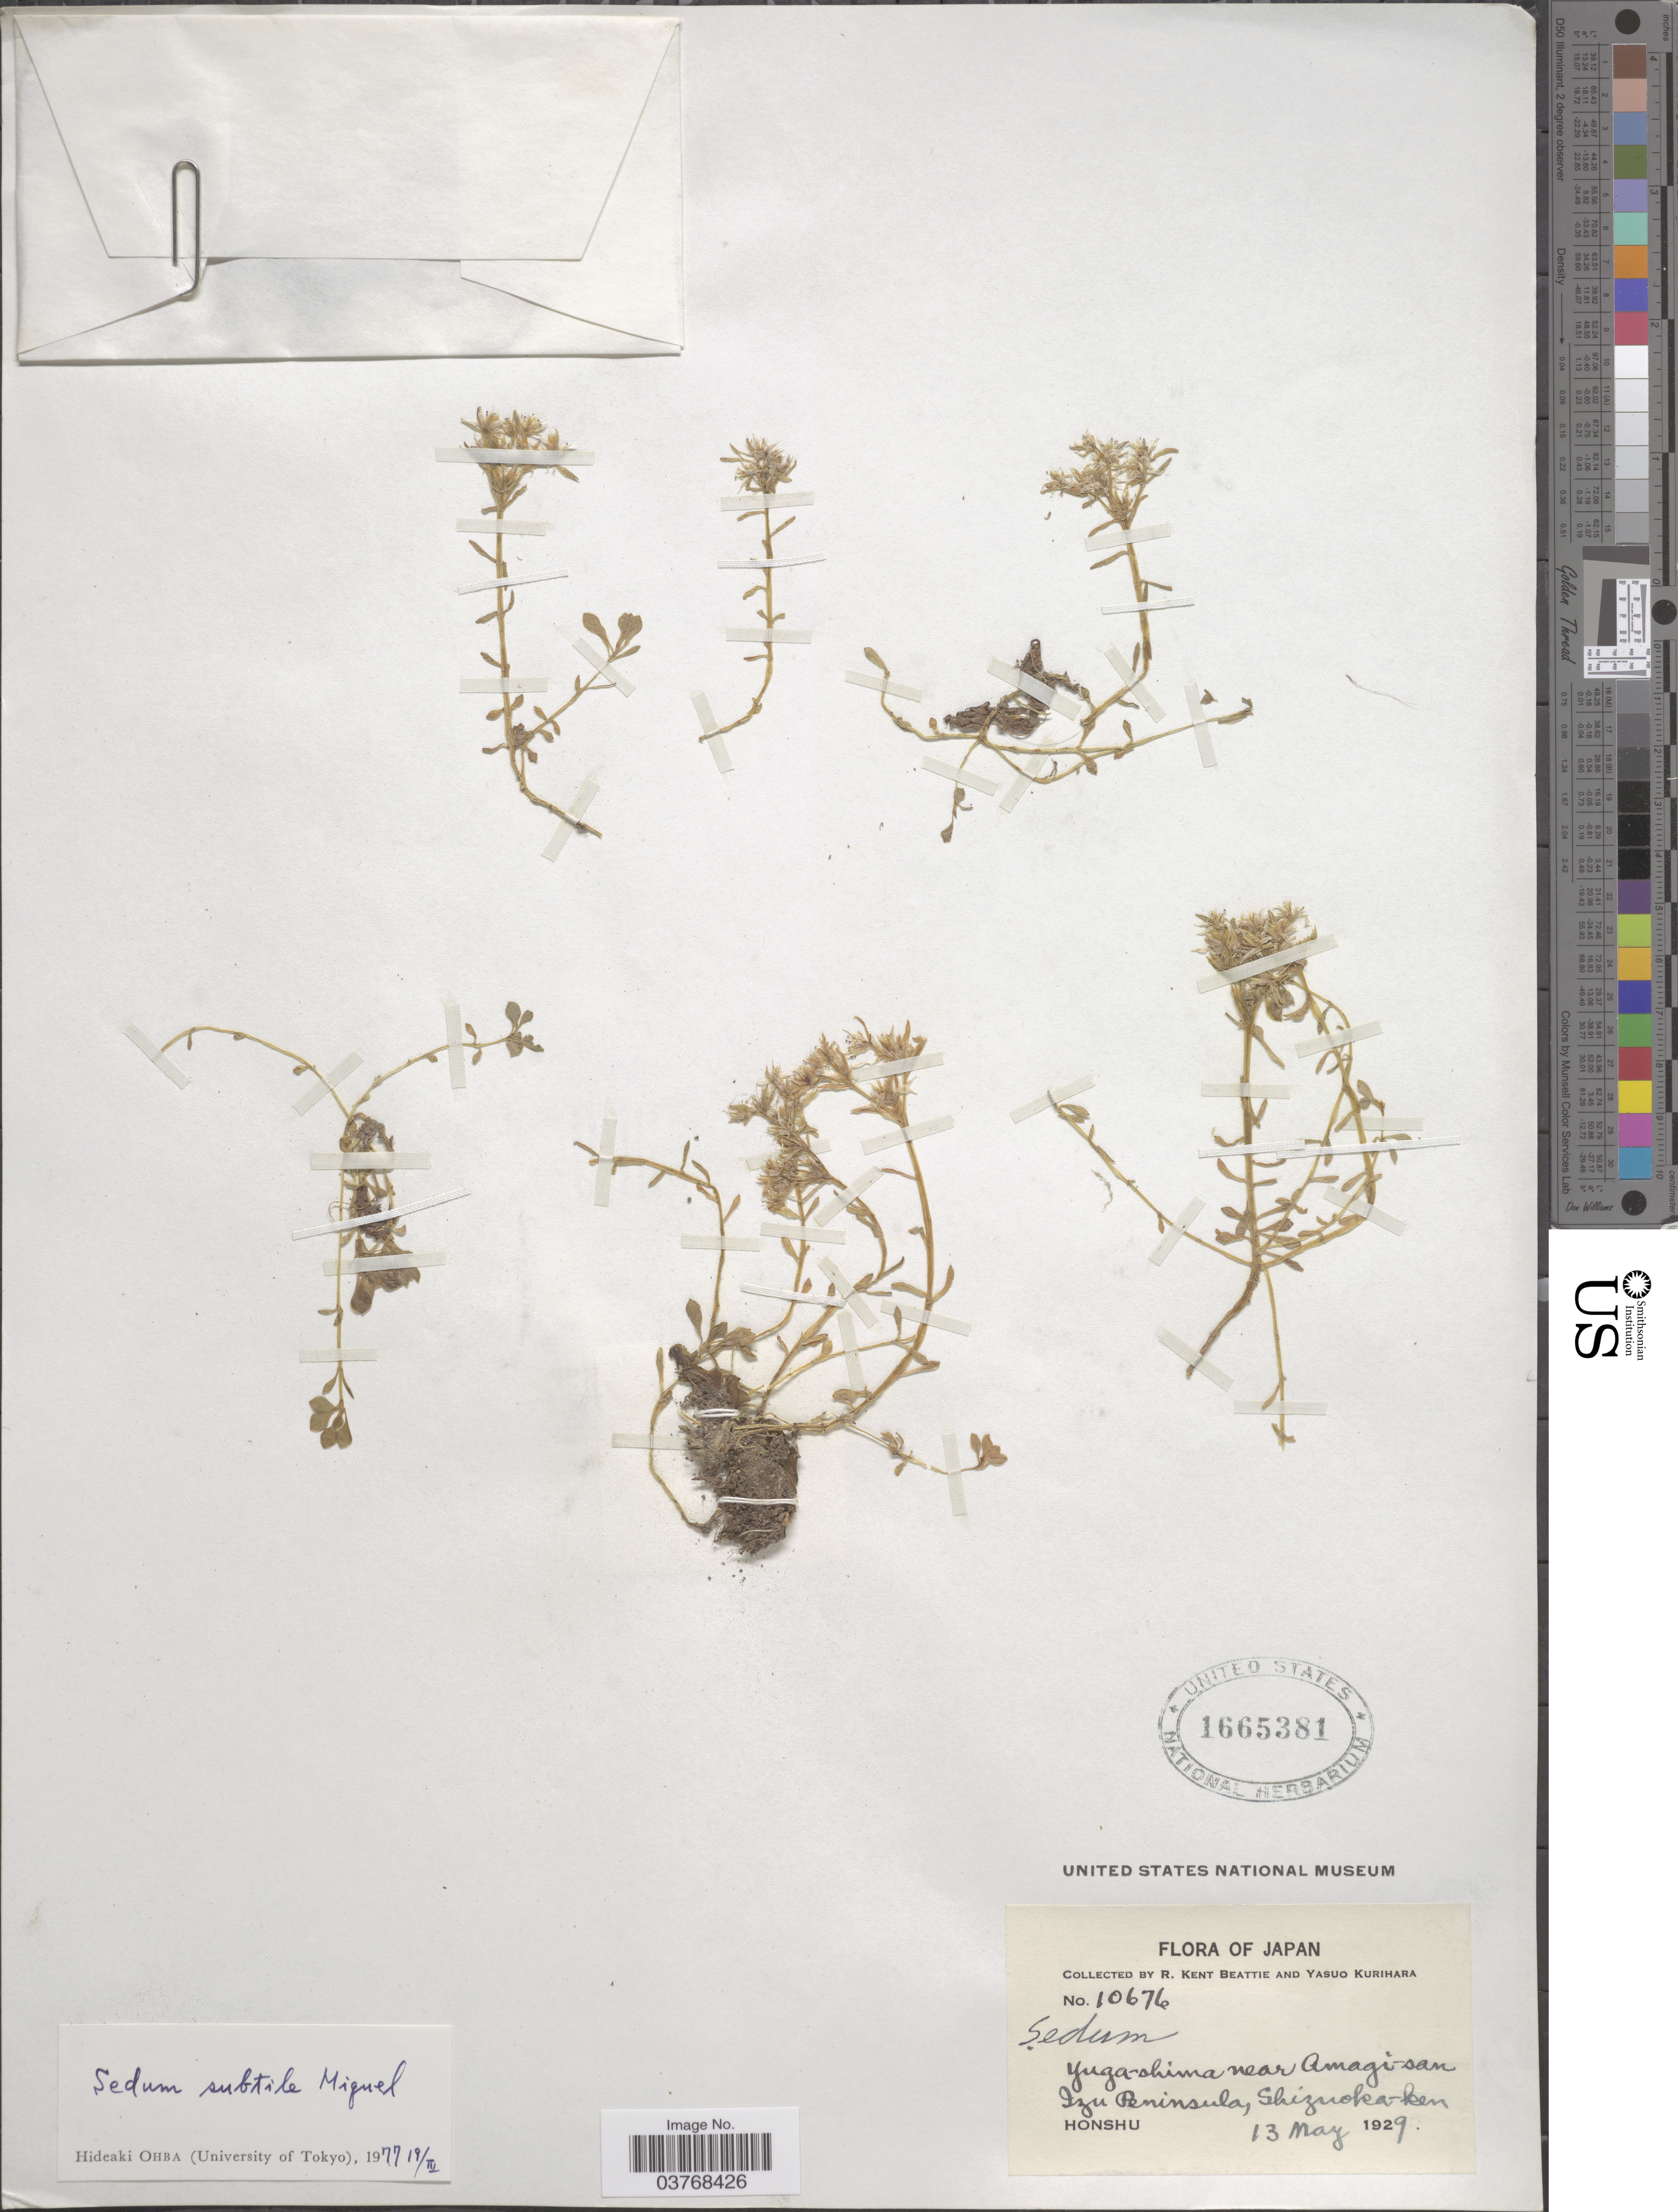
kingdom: Plantae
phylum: Tracheophyta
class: Magnoliopsida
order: Saxifragales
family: Crassulaceae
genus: Sedum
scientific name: Sedum subtile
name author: Miq.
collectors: R. K. Beattie & Y. Kurihara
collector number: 10676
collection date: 1929-05-13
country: Japan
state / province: Sizuoka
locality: Yuga-shima near Amagi-san. Izu Peninsula, Shizuoka-ken. Honshu.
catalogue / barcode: US 1665381